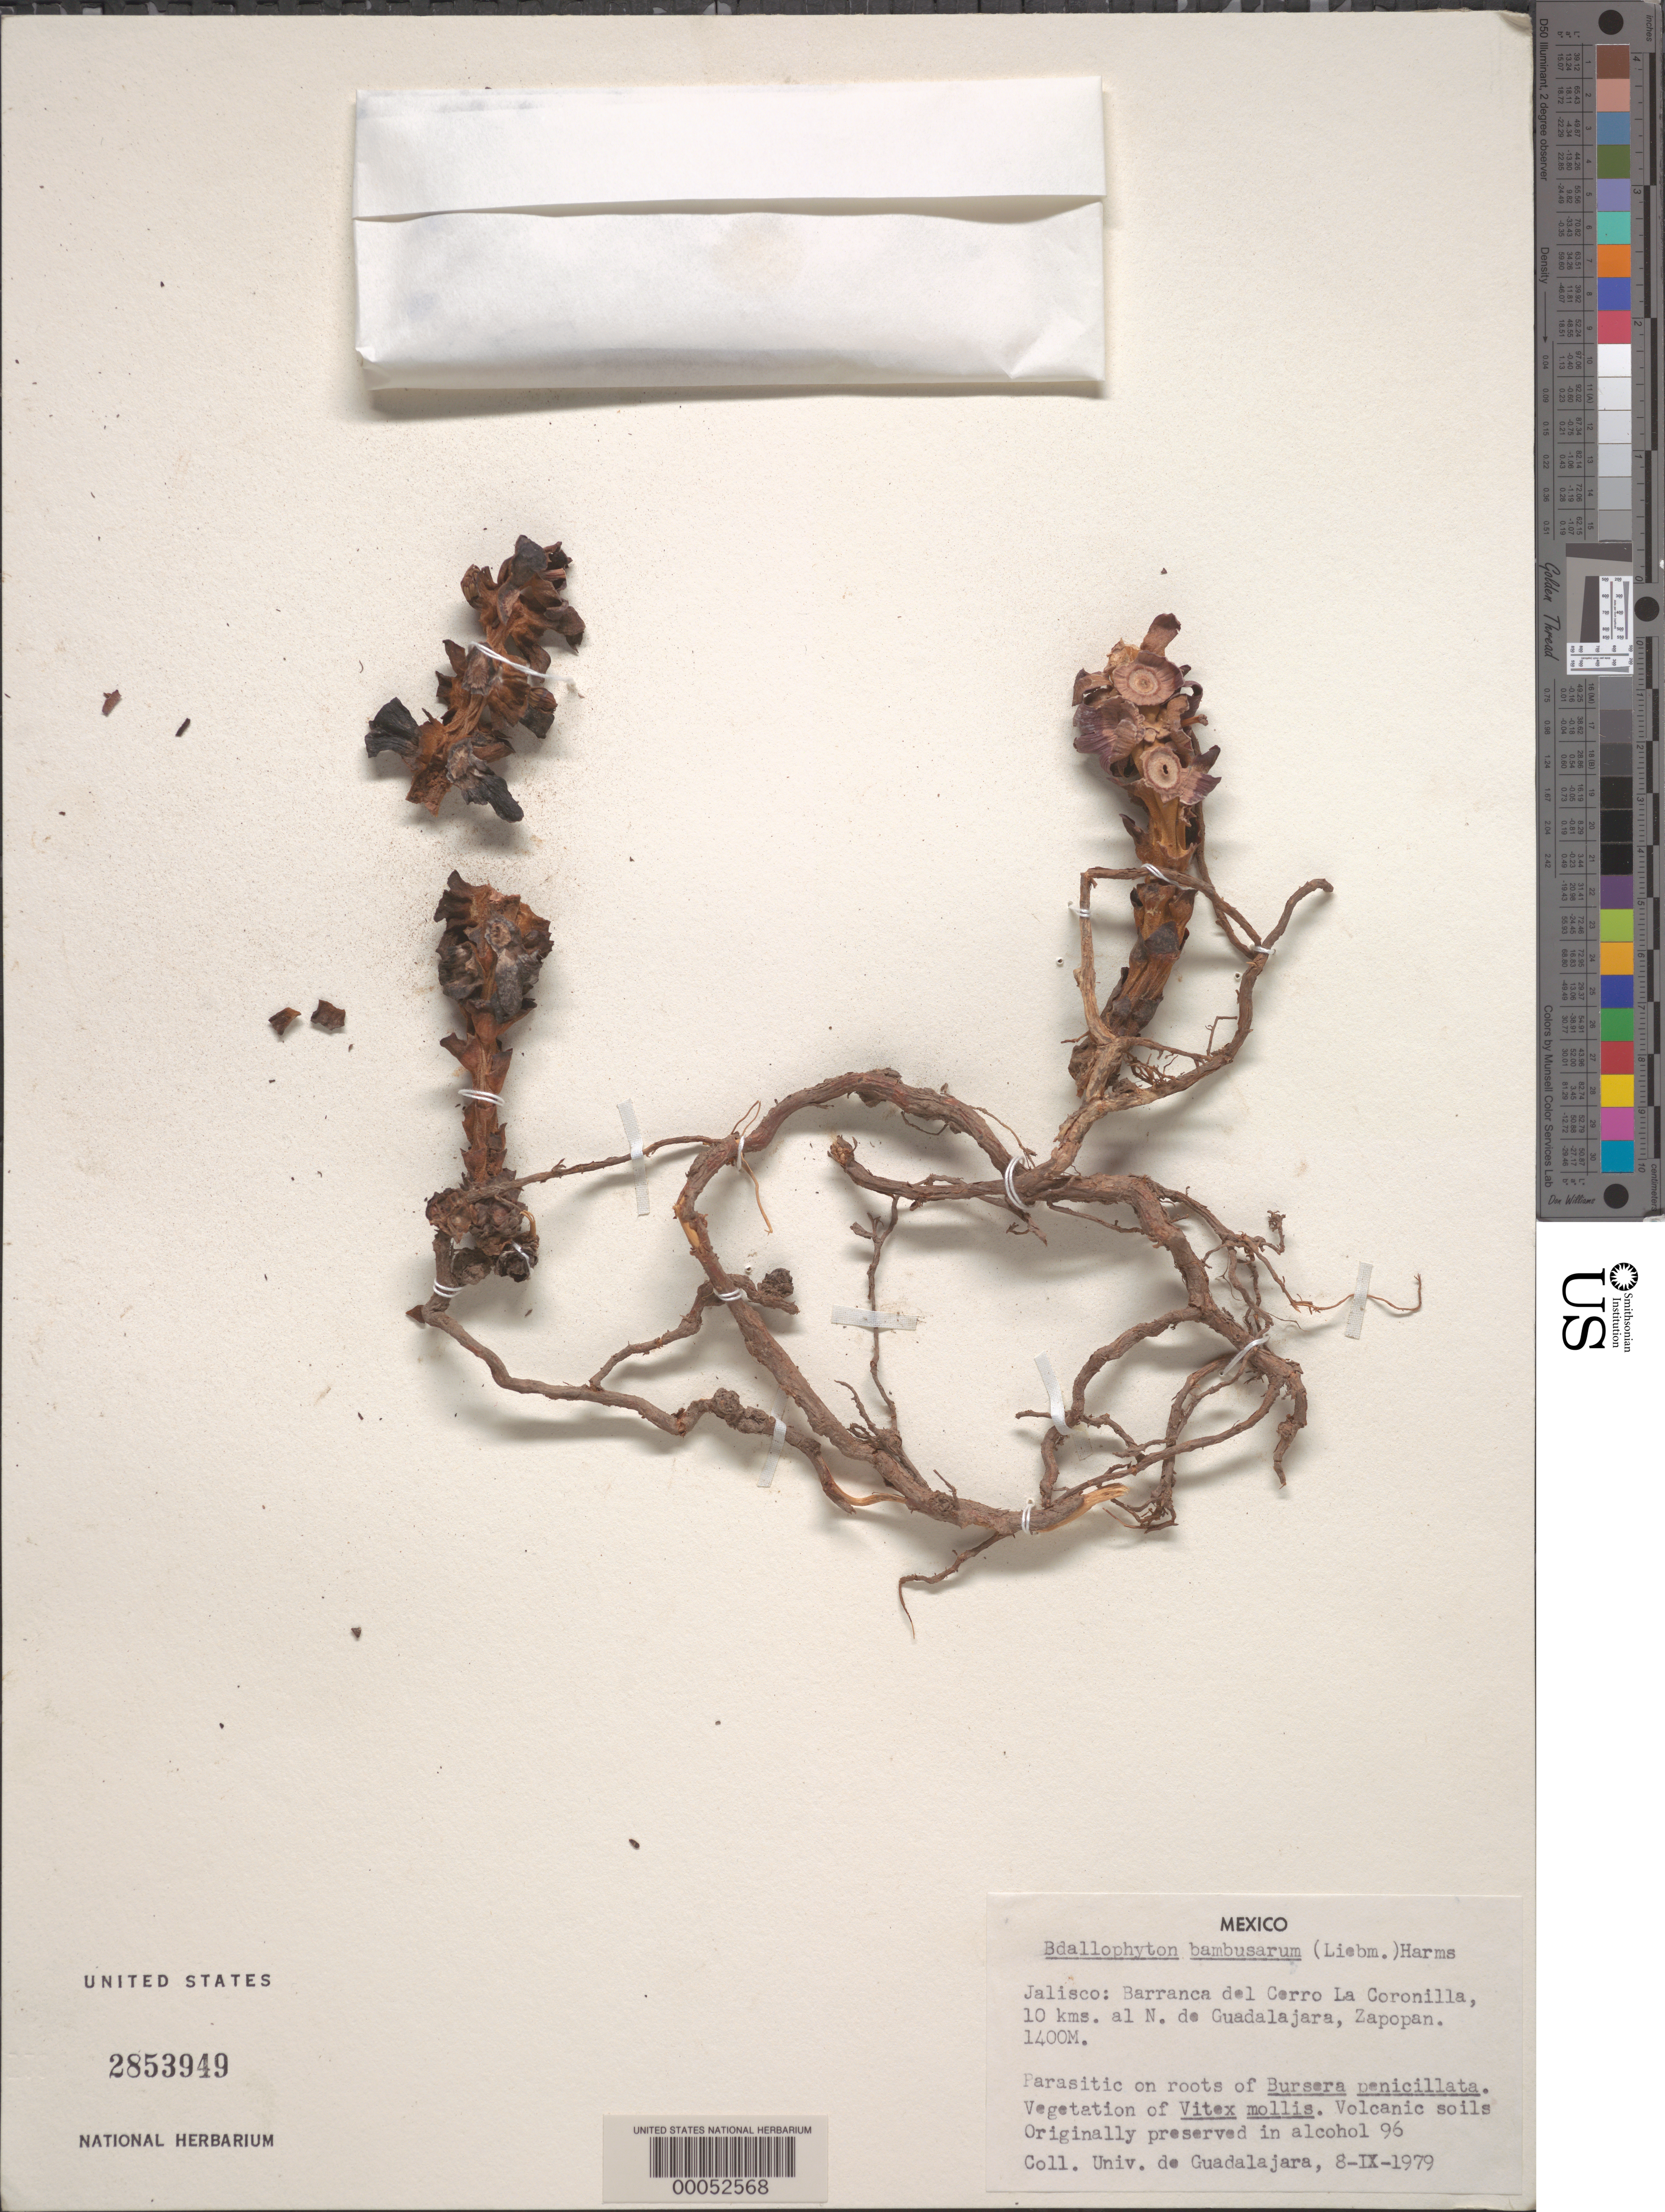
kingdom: Plantae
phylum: Tracheophyta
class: Magnoliopsida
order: Malvales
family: Cytinaceae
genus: Bdallophytum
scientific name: Bdallophytum bambusarum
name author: (Liebm.) Harms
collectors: Univ. de Guadalajara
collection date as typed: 08 Sep 1979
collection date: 1979-09-08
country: Mexico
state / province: Jalisco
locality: Barranca del Cerro La Coronilla, 10 kms. al N. de Guadalajara, Zapopan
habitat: Volcanic soils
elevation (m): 1400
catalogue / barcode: US 2853949